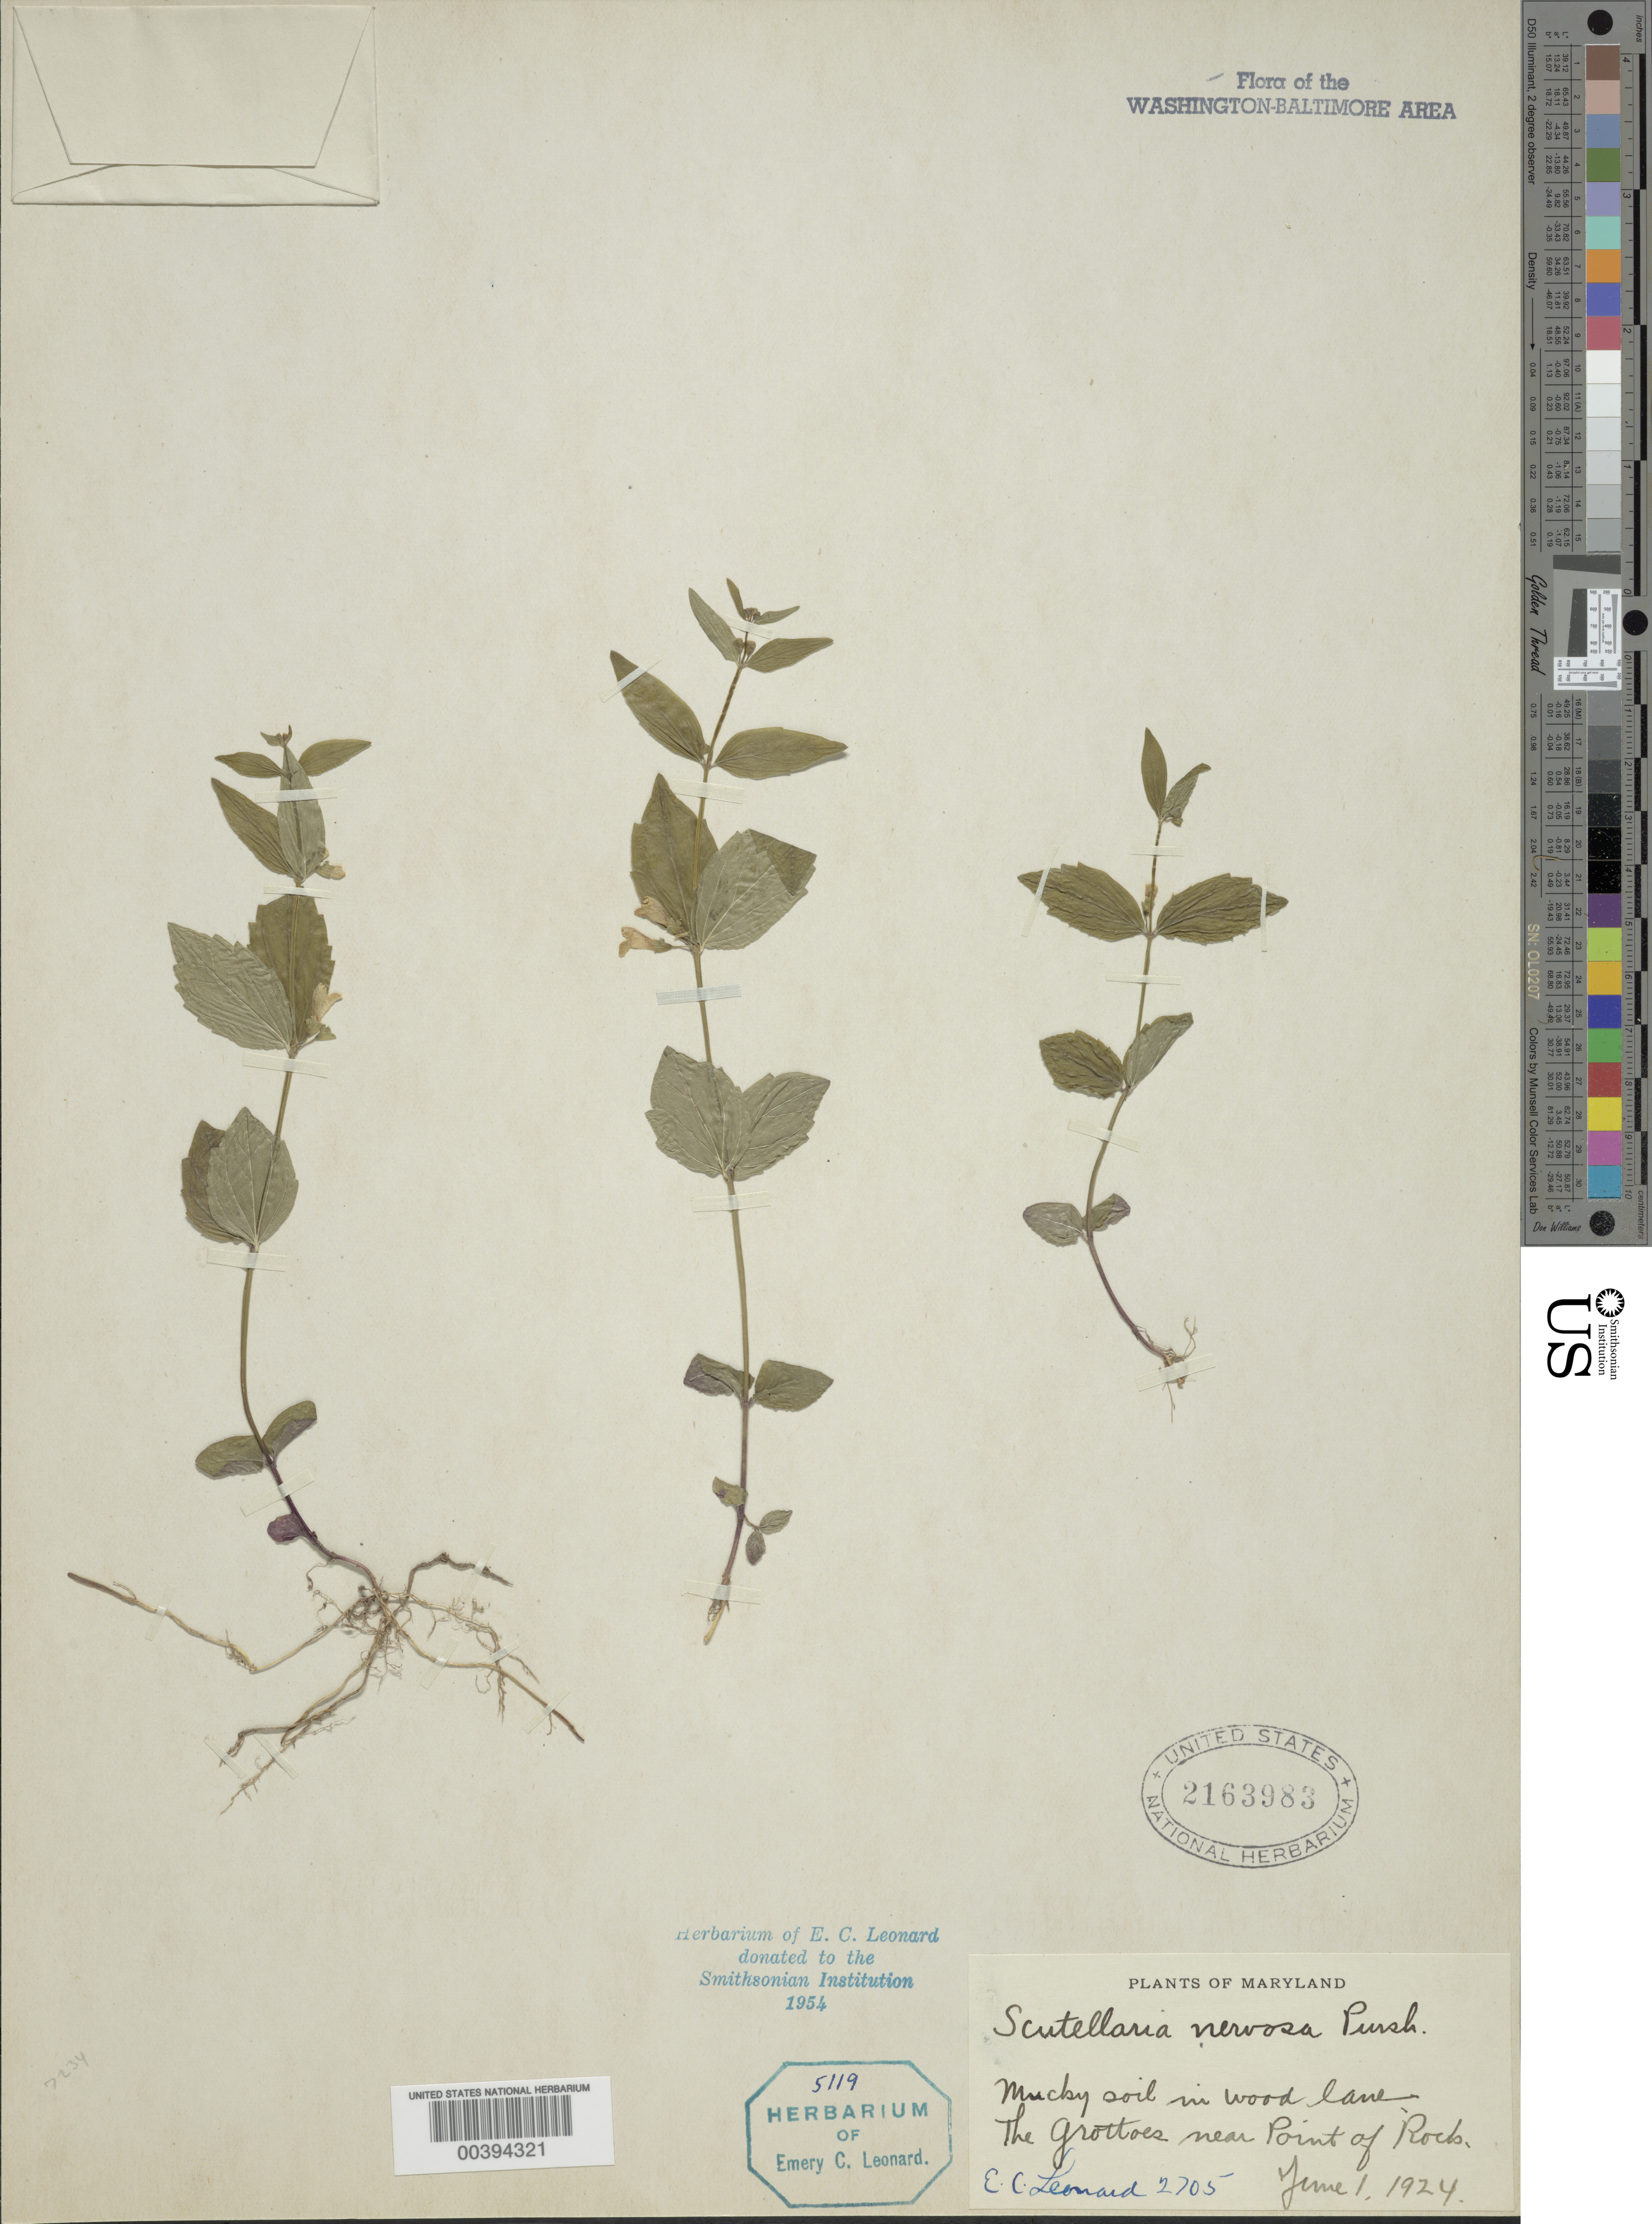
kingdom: Plantae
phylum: Tracheophyta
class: Magnoliopsida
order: Lamiales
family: Lamiaceae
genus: Scutellaria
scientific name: Scutellaria nervosa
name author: Pursh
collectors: E. C. Leonard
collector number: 2705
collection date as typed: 01 Jun 1924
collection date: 1924-06-01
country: United States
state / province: Maryland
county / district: Frederick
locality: Grottoes near Point of Rocks C. and O. Canal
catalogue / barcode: US 2163983